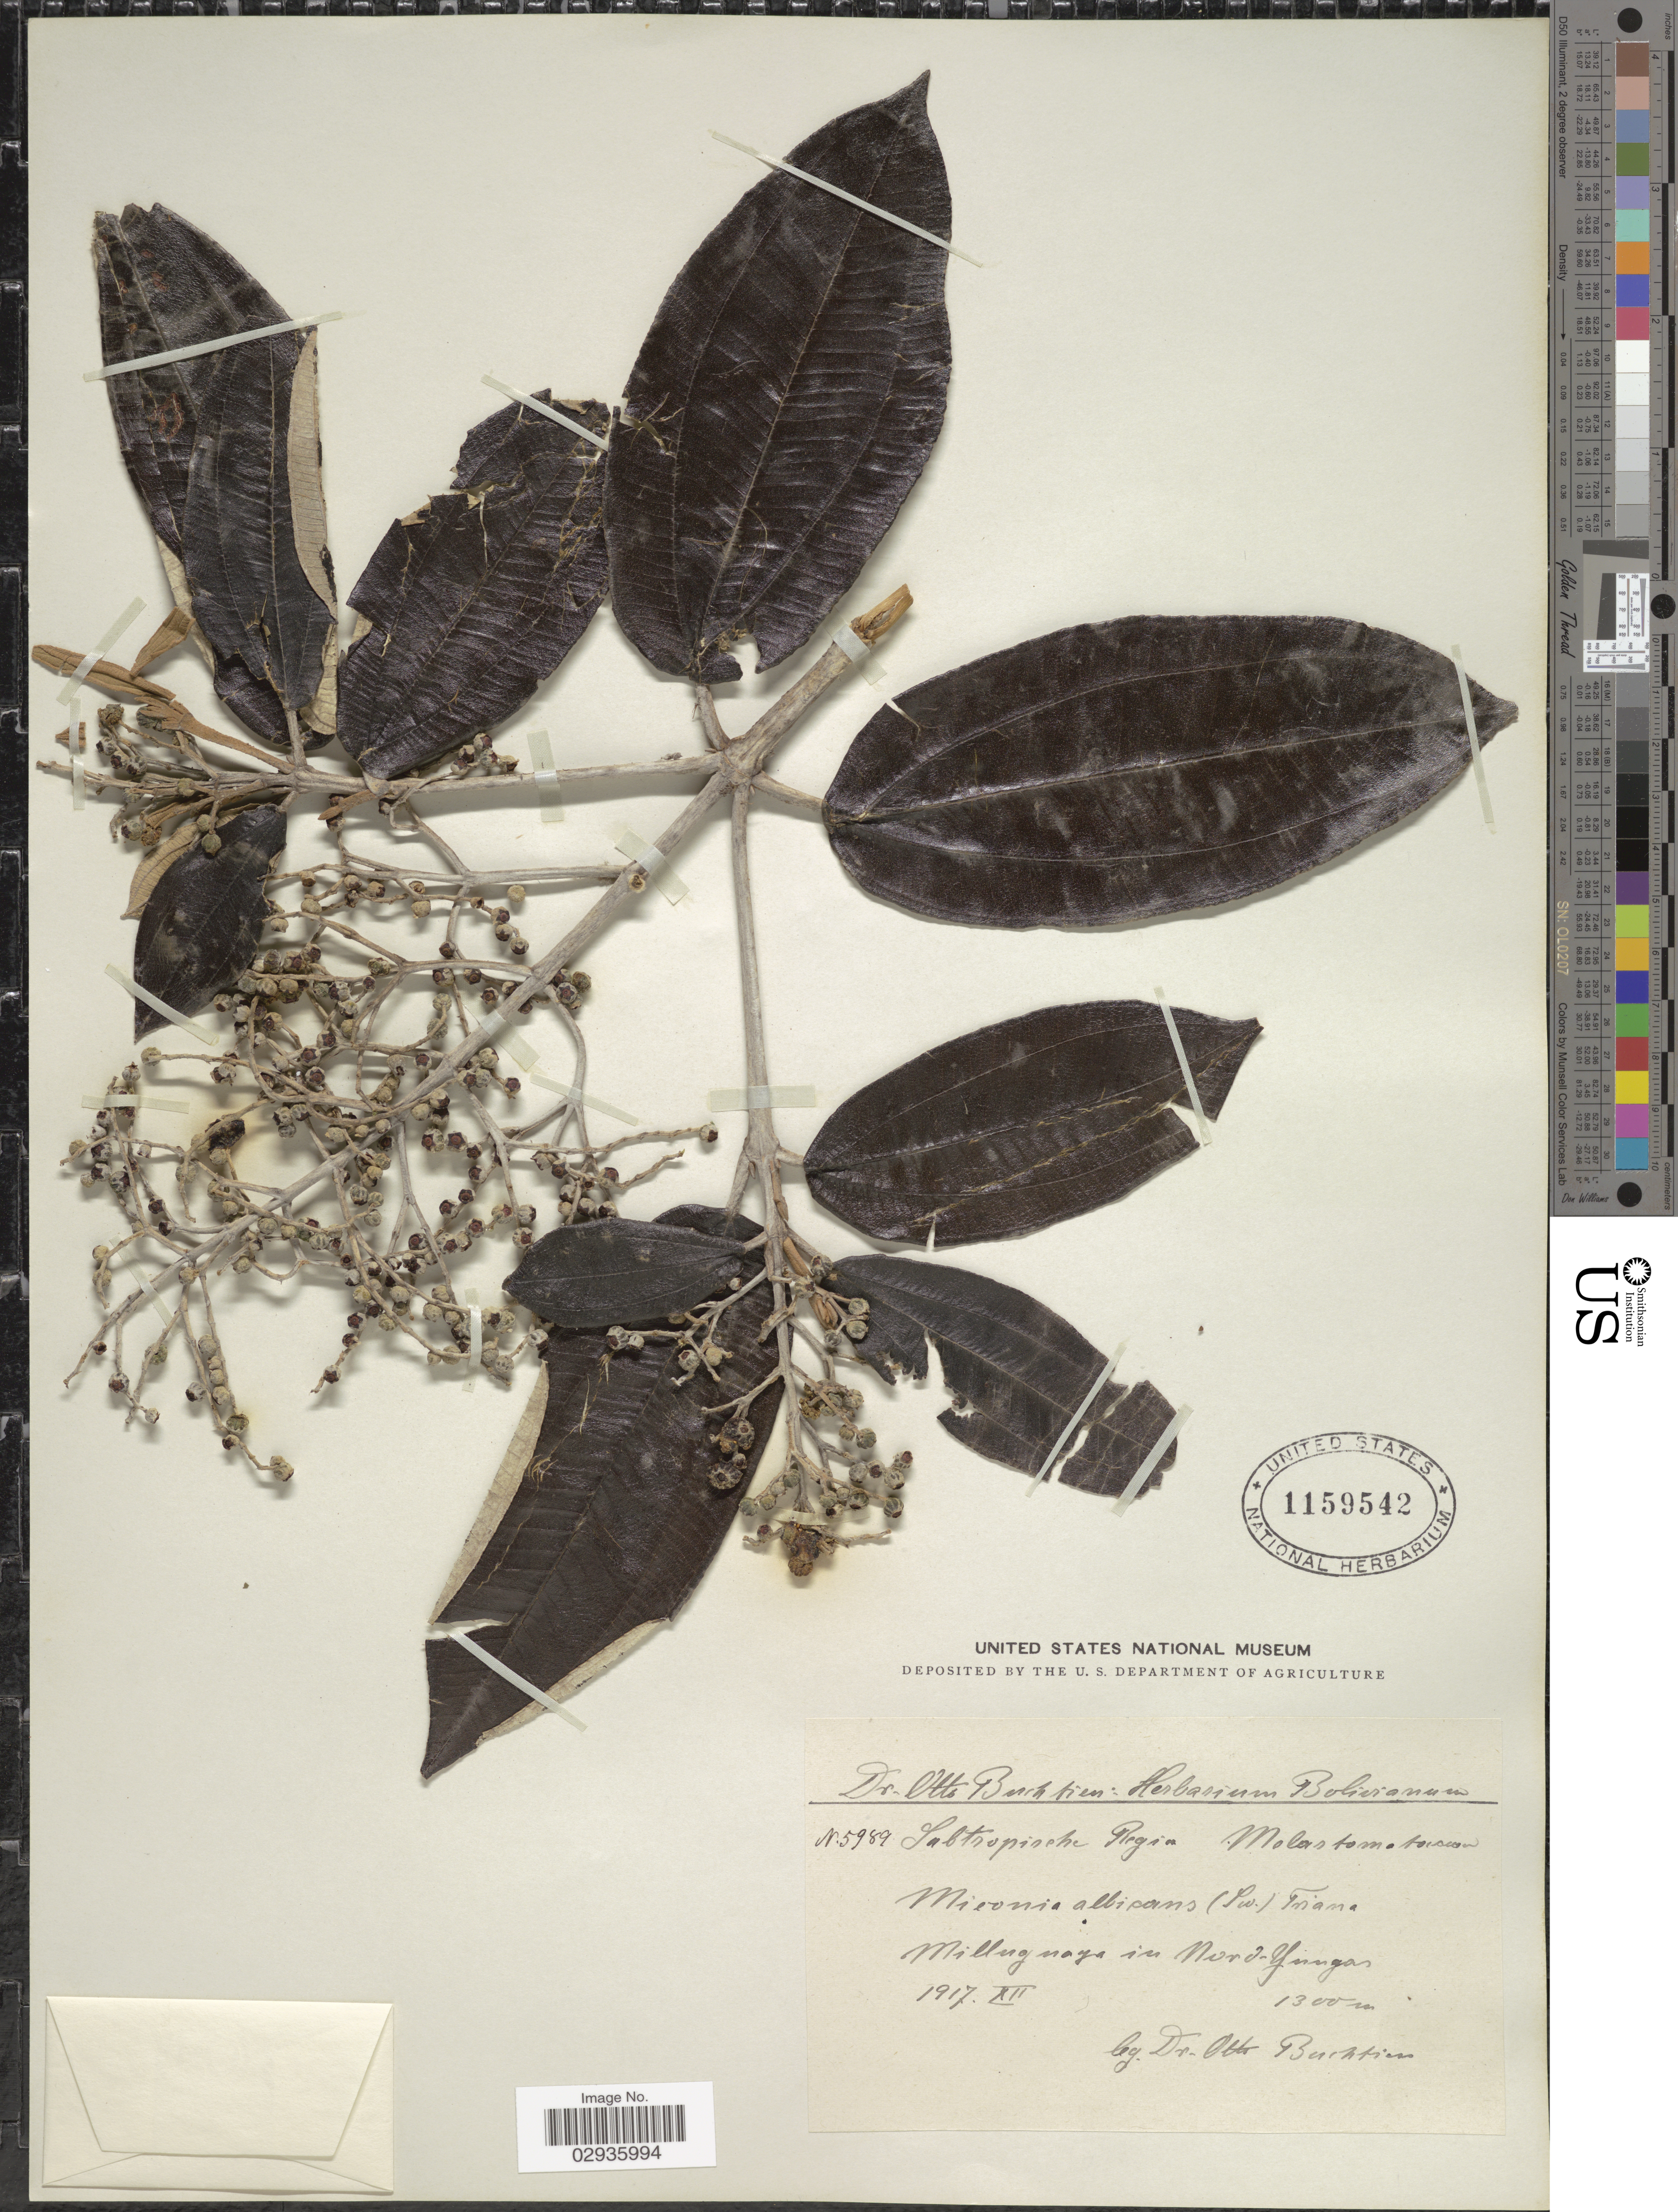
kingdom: Plantae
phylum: Tracheophyta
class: Magnoliopsida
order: Myrtales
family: Melastomataceae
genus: Miconia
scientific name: Miconia albicans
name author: (Sw.) Steud.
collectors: O. Buchtien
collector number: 5989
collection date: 1917-12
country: Bolivia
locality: Milluguaya in Nord-Yungas.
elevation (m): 1300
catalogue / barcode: US 1159542